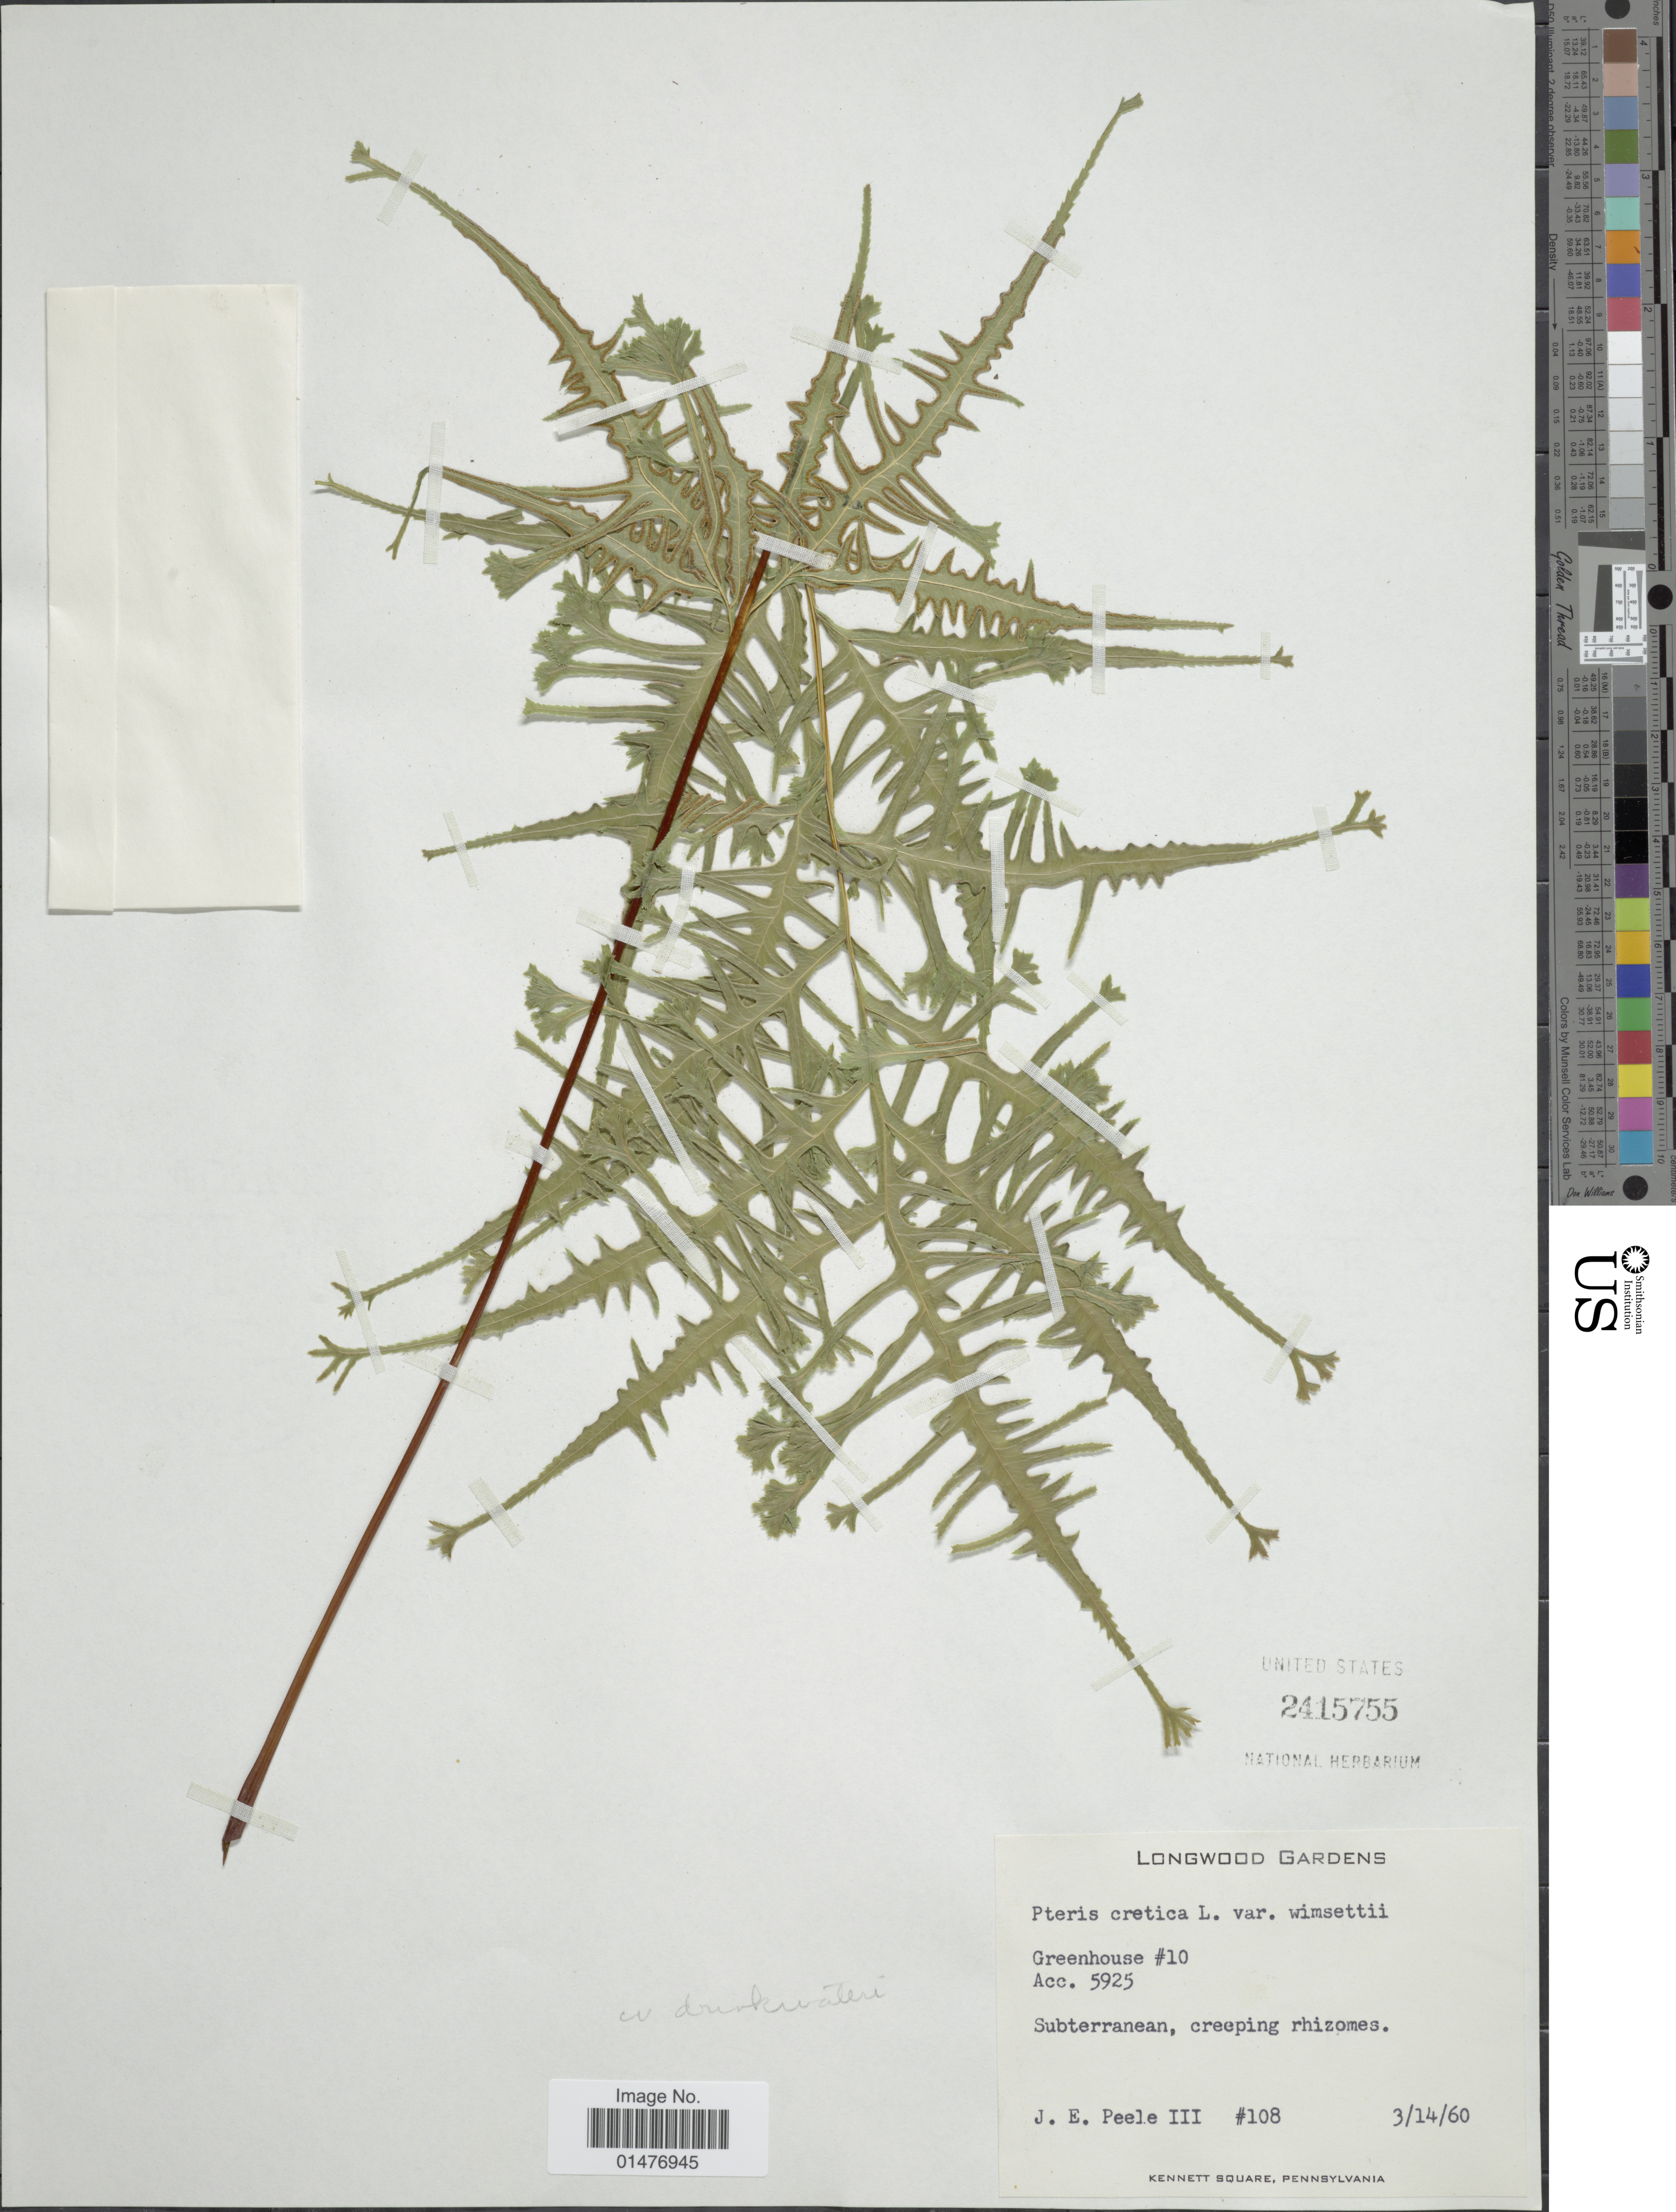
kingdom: Plantae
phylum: Tracheophyta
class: Polypodiopsida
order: Polypodiales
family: Pteridaceae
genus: Pteris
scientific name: Pteris cretica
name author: L.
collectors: J. Peele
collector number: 108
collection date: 1960-03-14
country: United States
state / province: Pennsylvania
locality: Greenhouse#10 Acc. 5925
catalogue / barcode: US 2415755